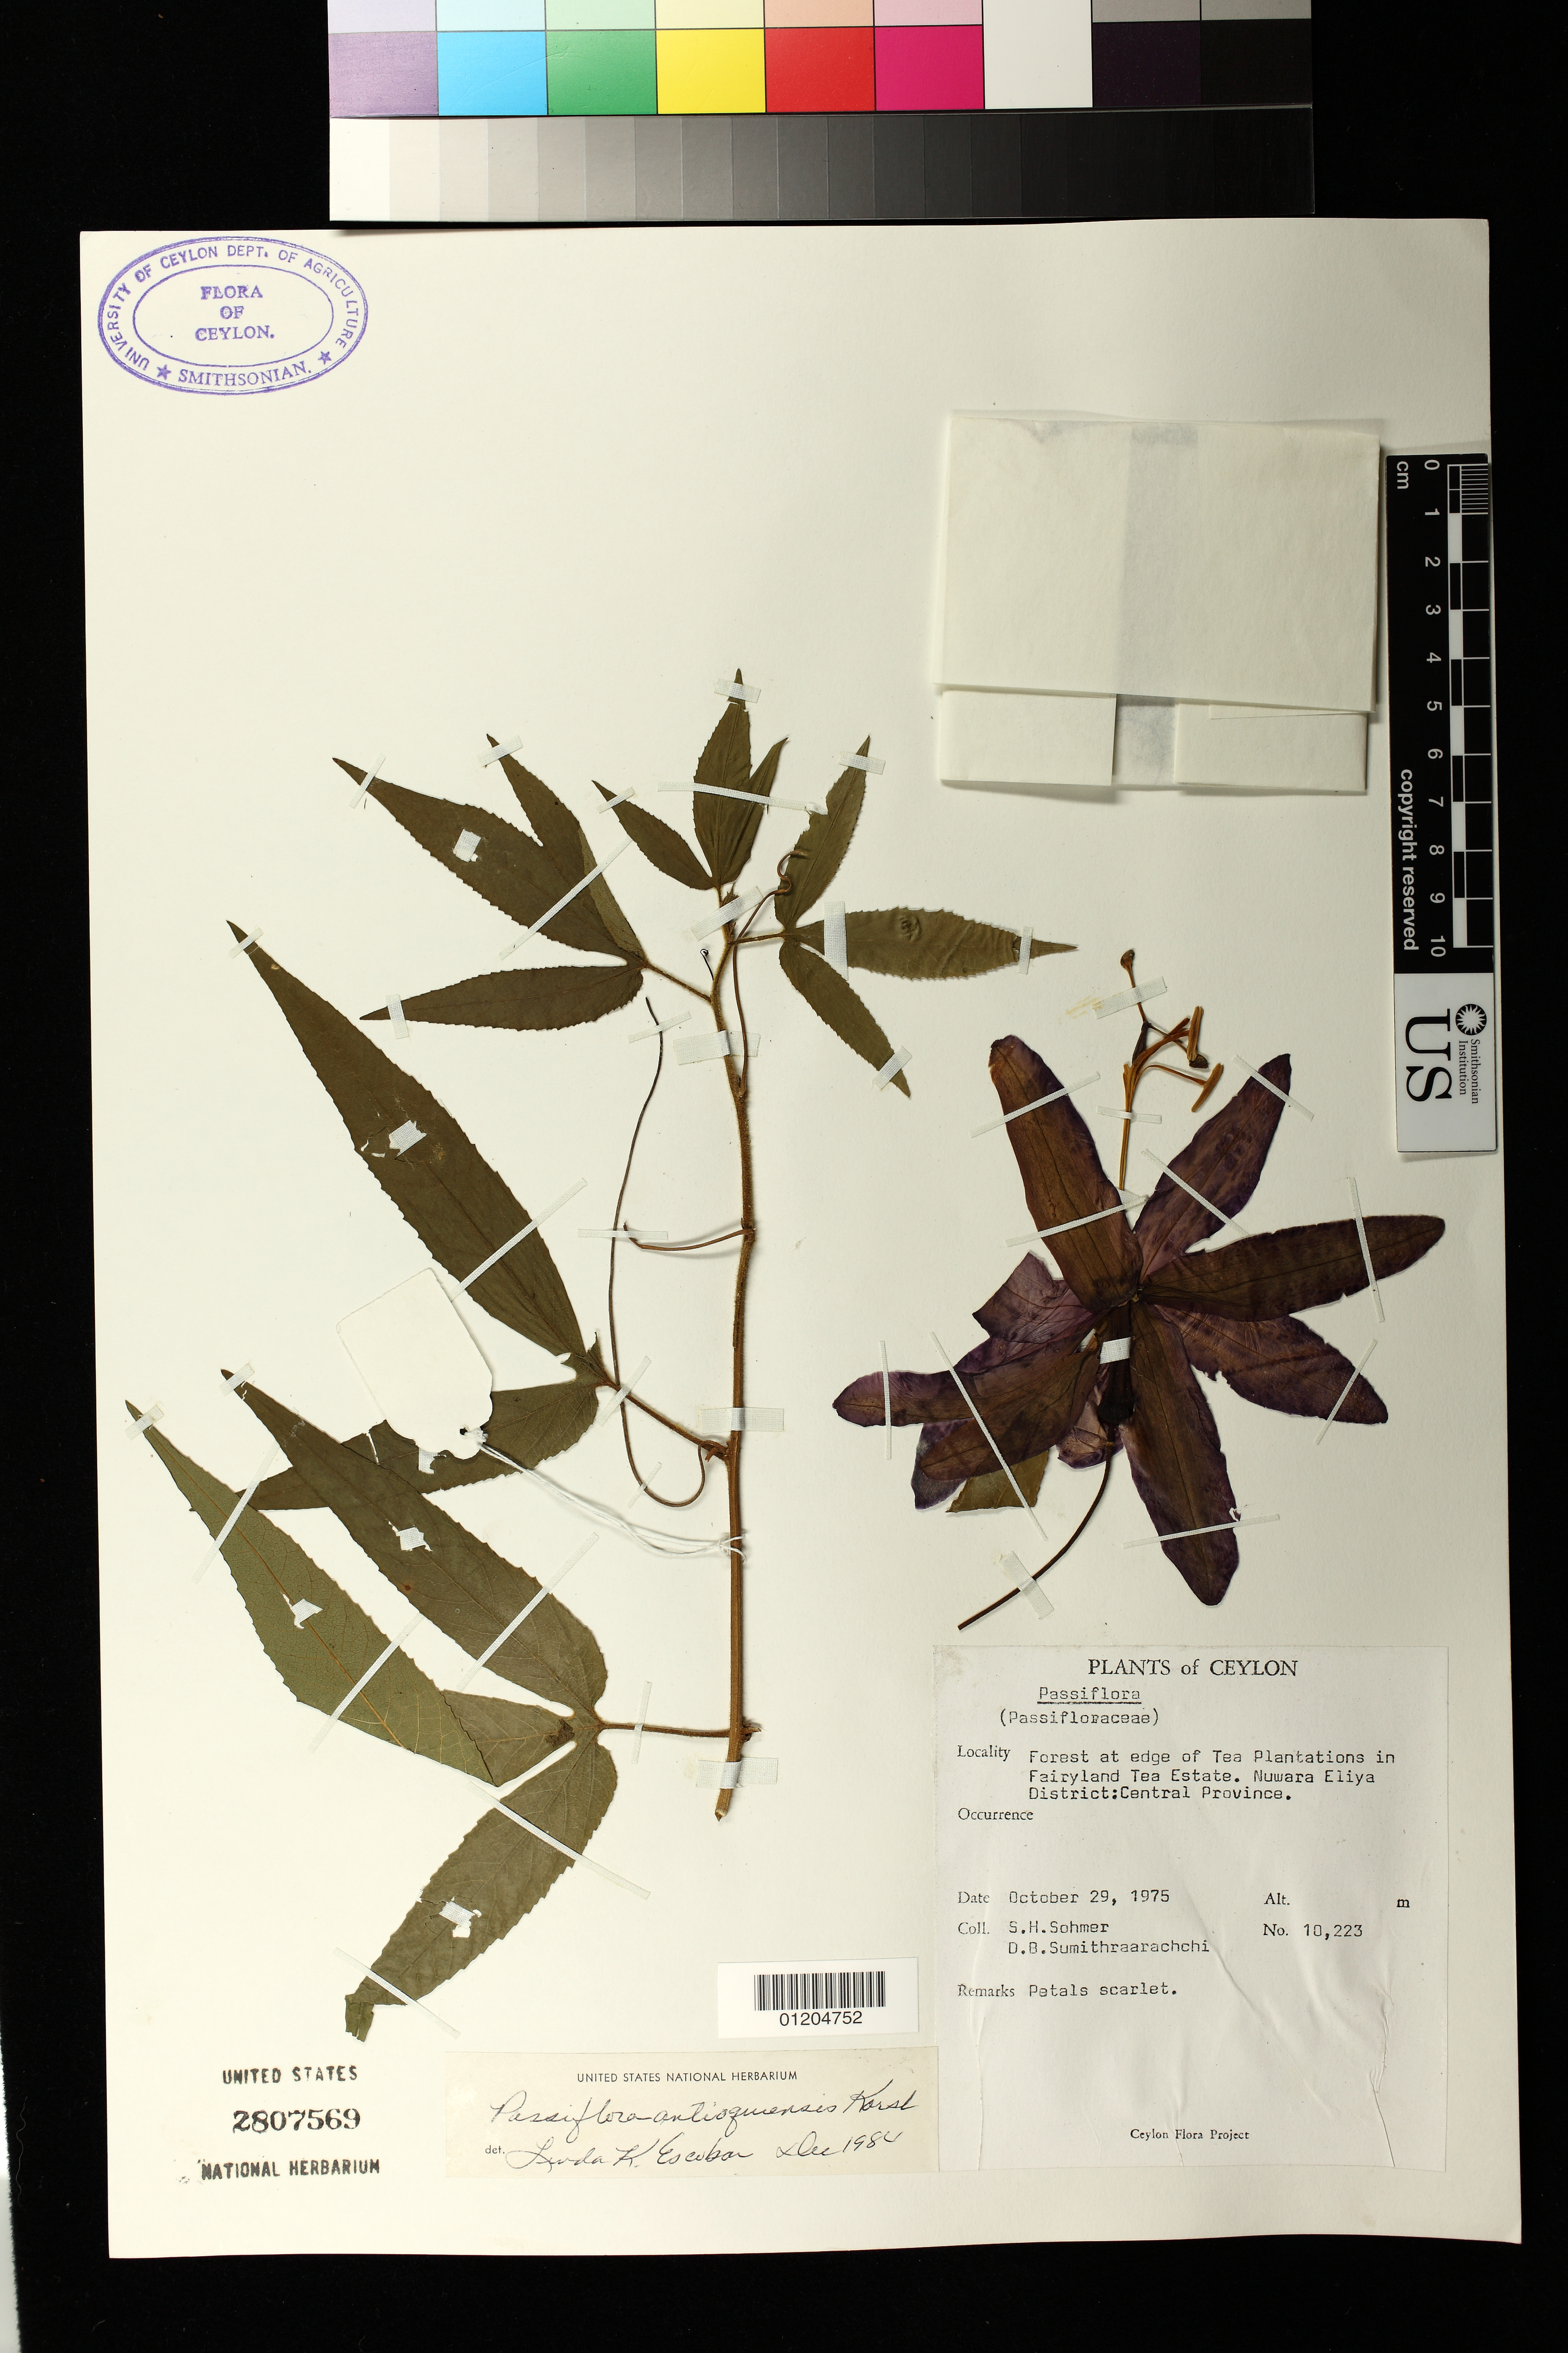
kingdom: Plantae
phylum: Tracheophyta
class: Magnoliopsida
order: Malpighiales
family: Passifloraceae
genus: Passiflora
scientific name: Passiflora antioquiensis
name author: H. Karst.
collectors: S. H. Sohmer & D. B. Sumithraarachchi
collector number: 10223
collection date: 1975-10-29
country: Sri Lanka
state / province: Central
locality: Forest at edge of Tea Plantations in Fairyland Tea Estate. Nuwara Eliya District: Central Province.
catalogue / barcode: US 2807569